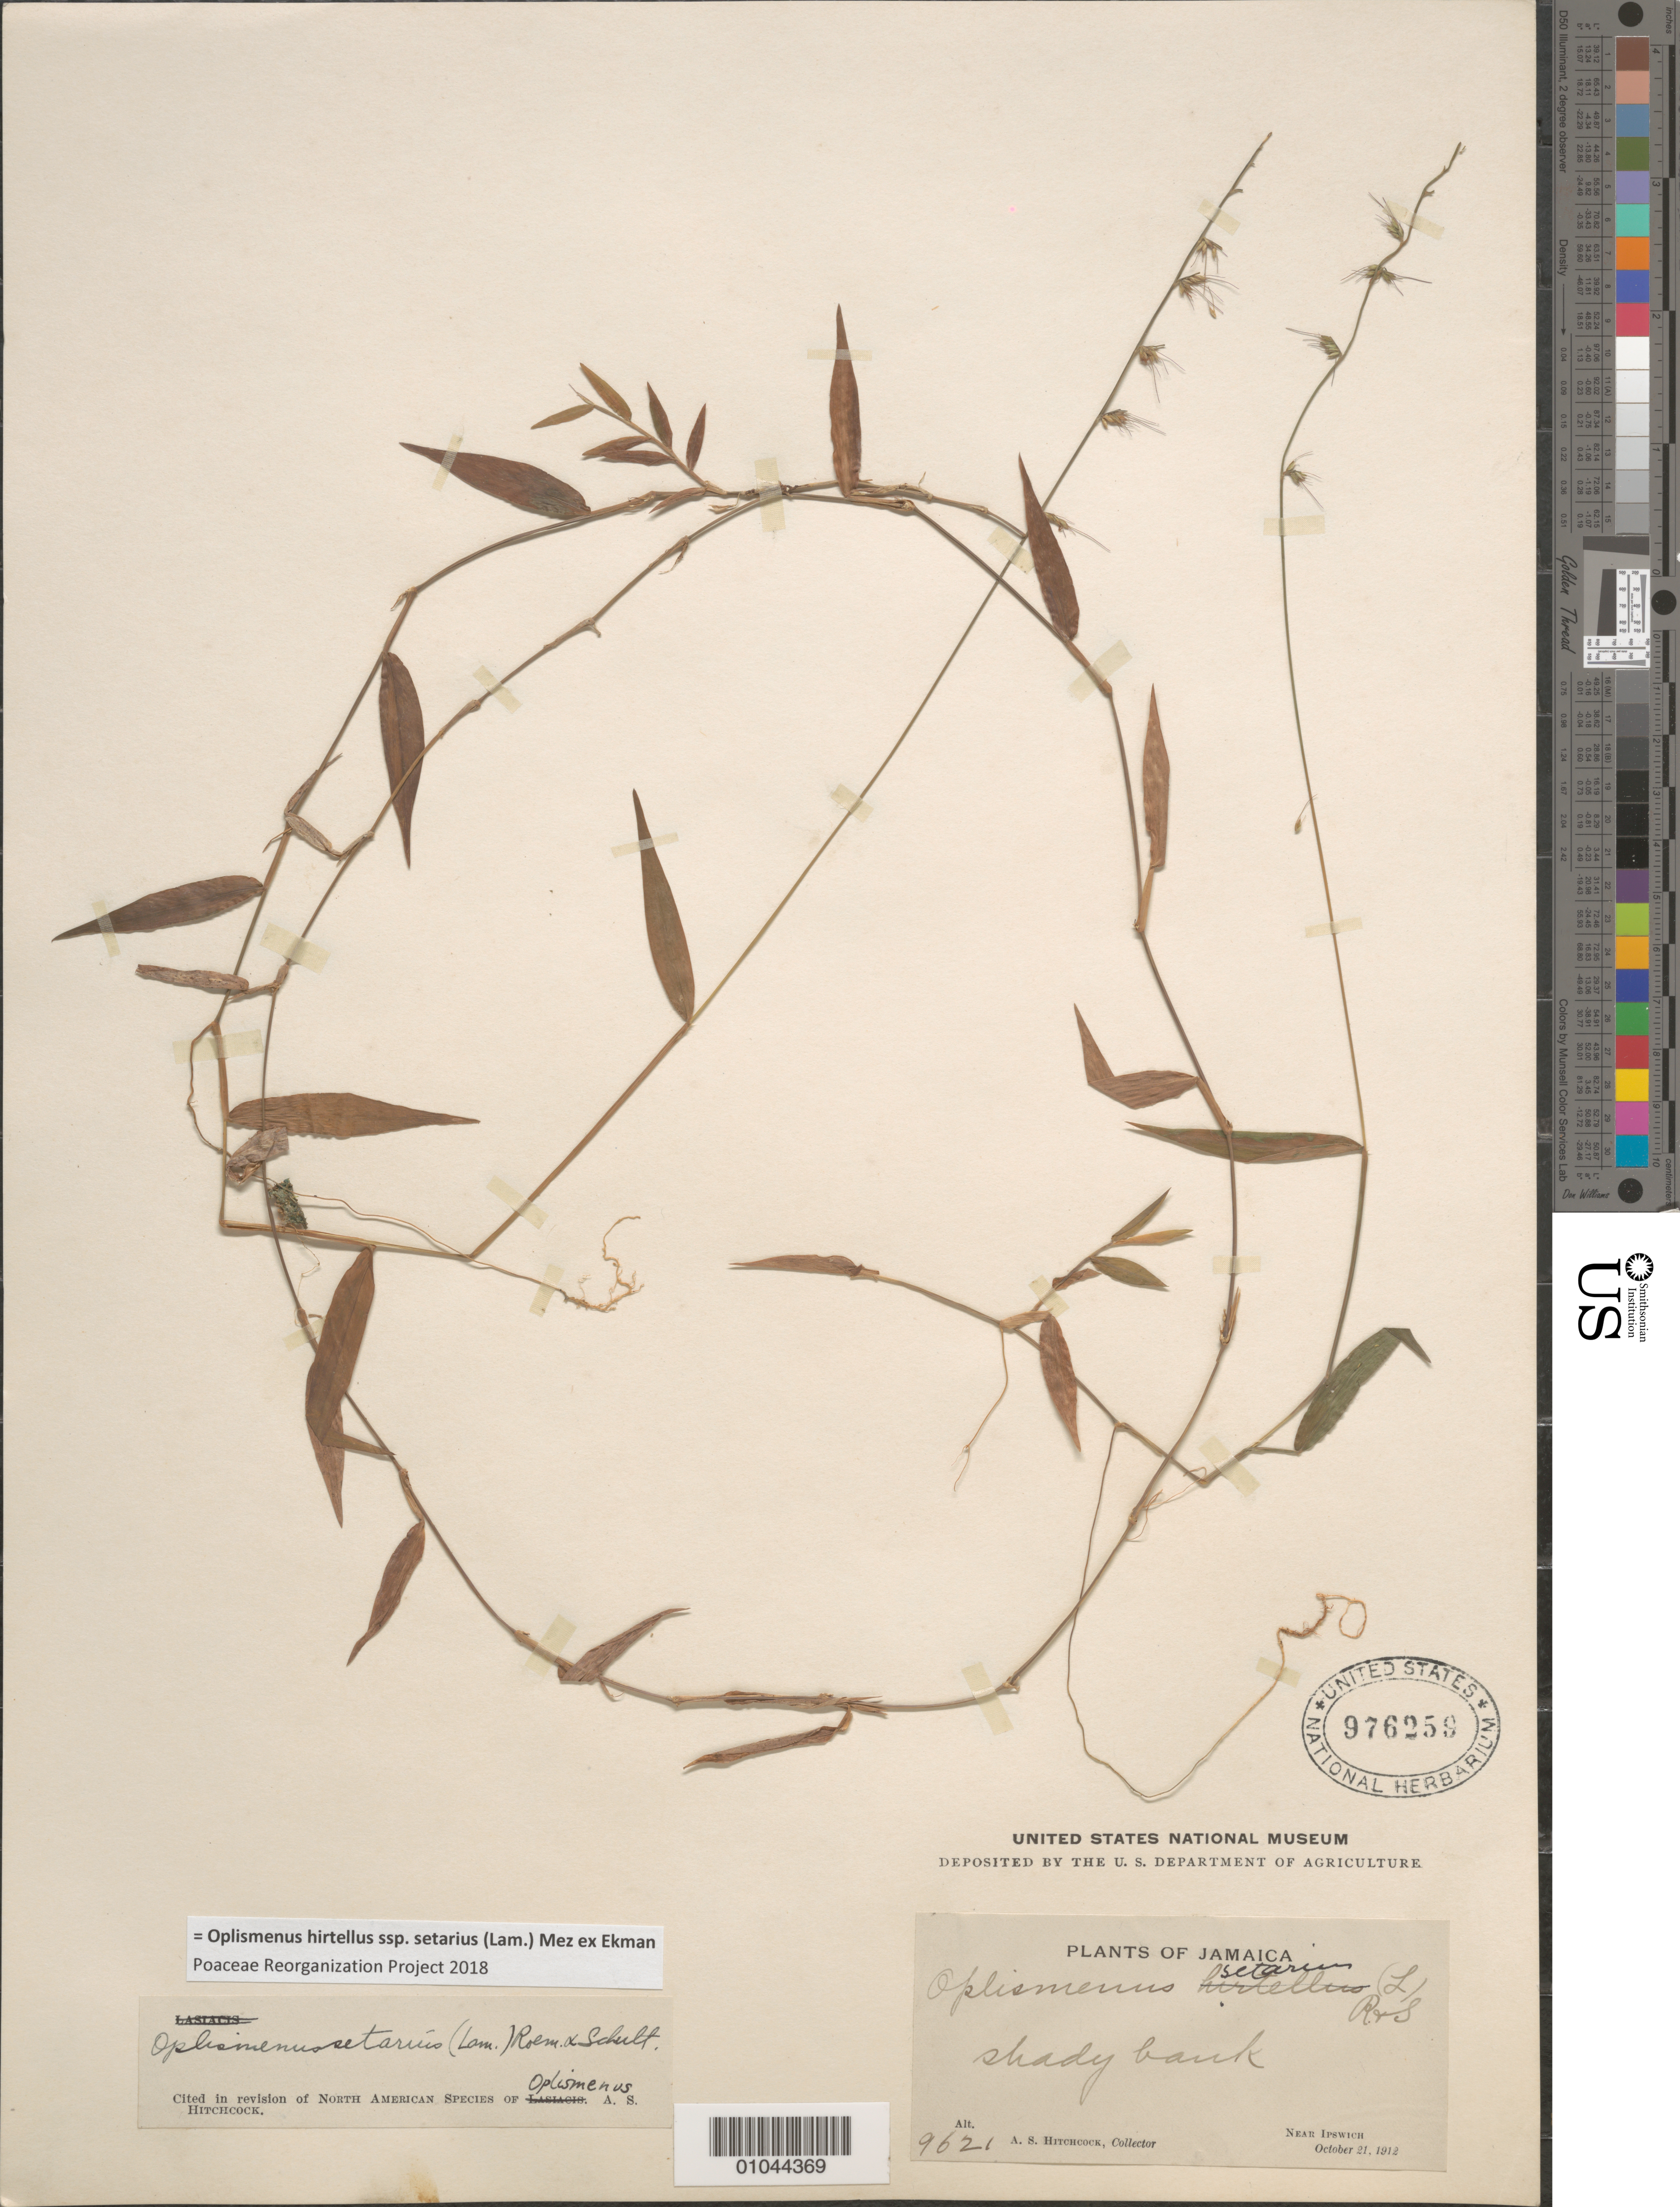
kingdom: Plantae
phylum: Tracheophyta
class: Liliopsida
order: Poales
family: Poaceae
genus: Oplismenus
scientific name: Oplismenus hirtellus subsp. setarius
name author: (Lam.) Mez ex Ekman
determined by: Poaceae Reorganization Project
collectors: A. S. Hitchcock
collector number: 9621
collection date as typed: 21 Oct 1912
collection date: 1912-10-21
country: Jamaica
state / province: Saint Elizabeth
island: Jamaica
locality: Near Ipswich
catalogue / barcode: US 976259